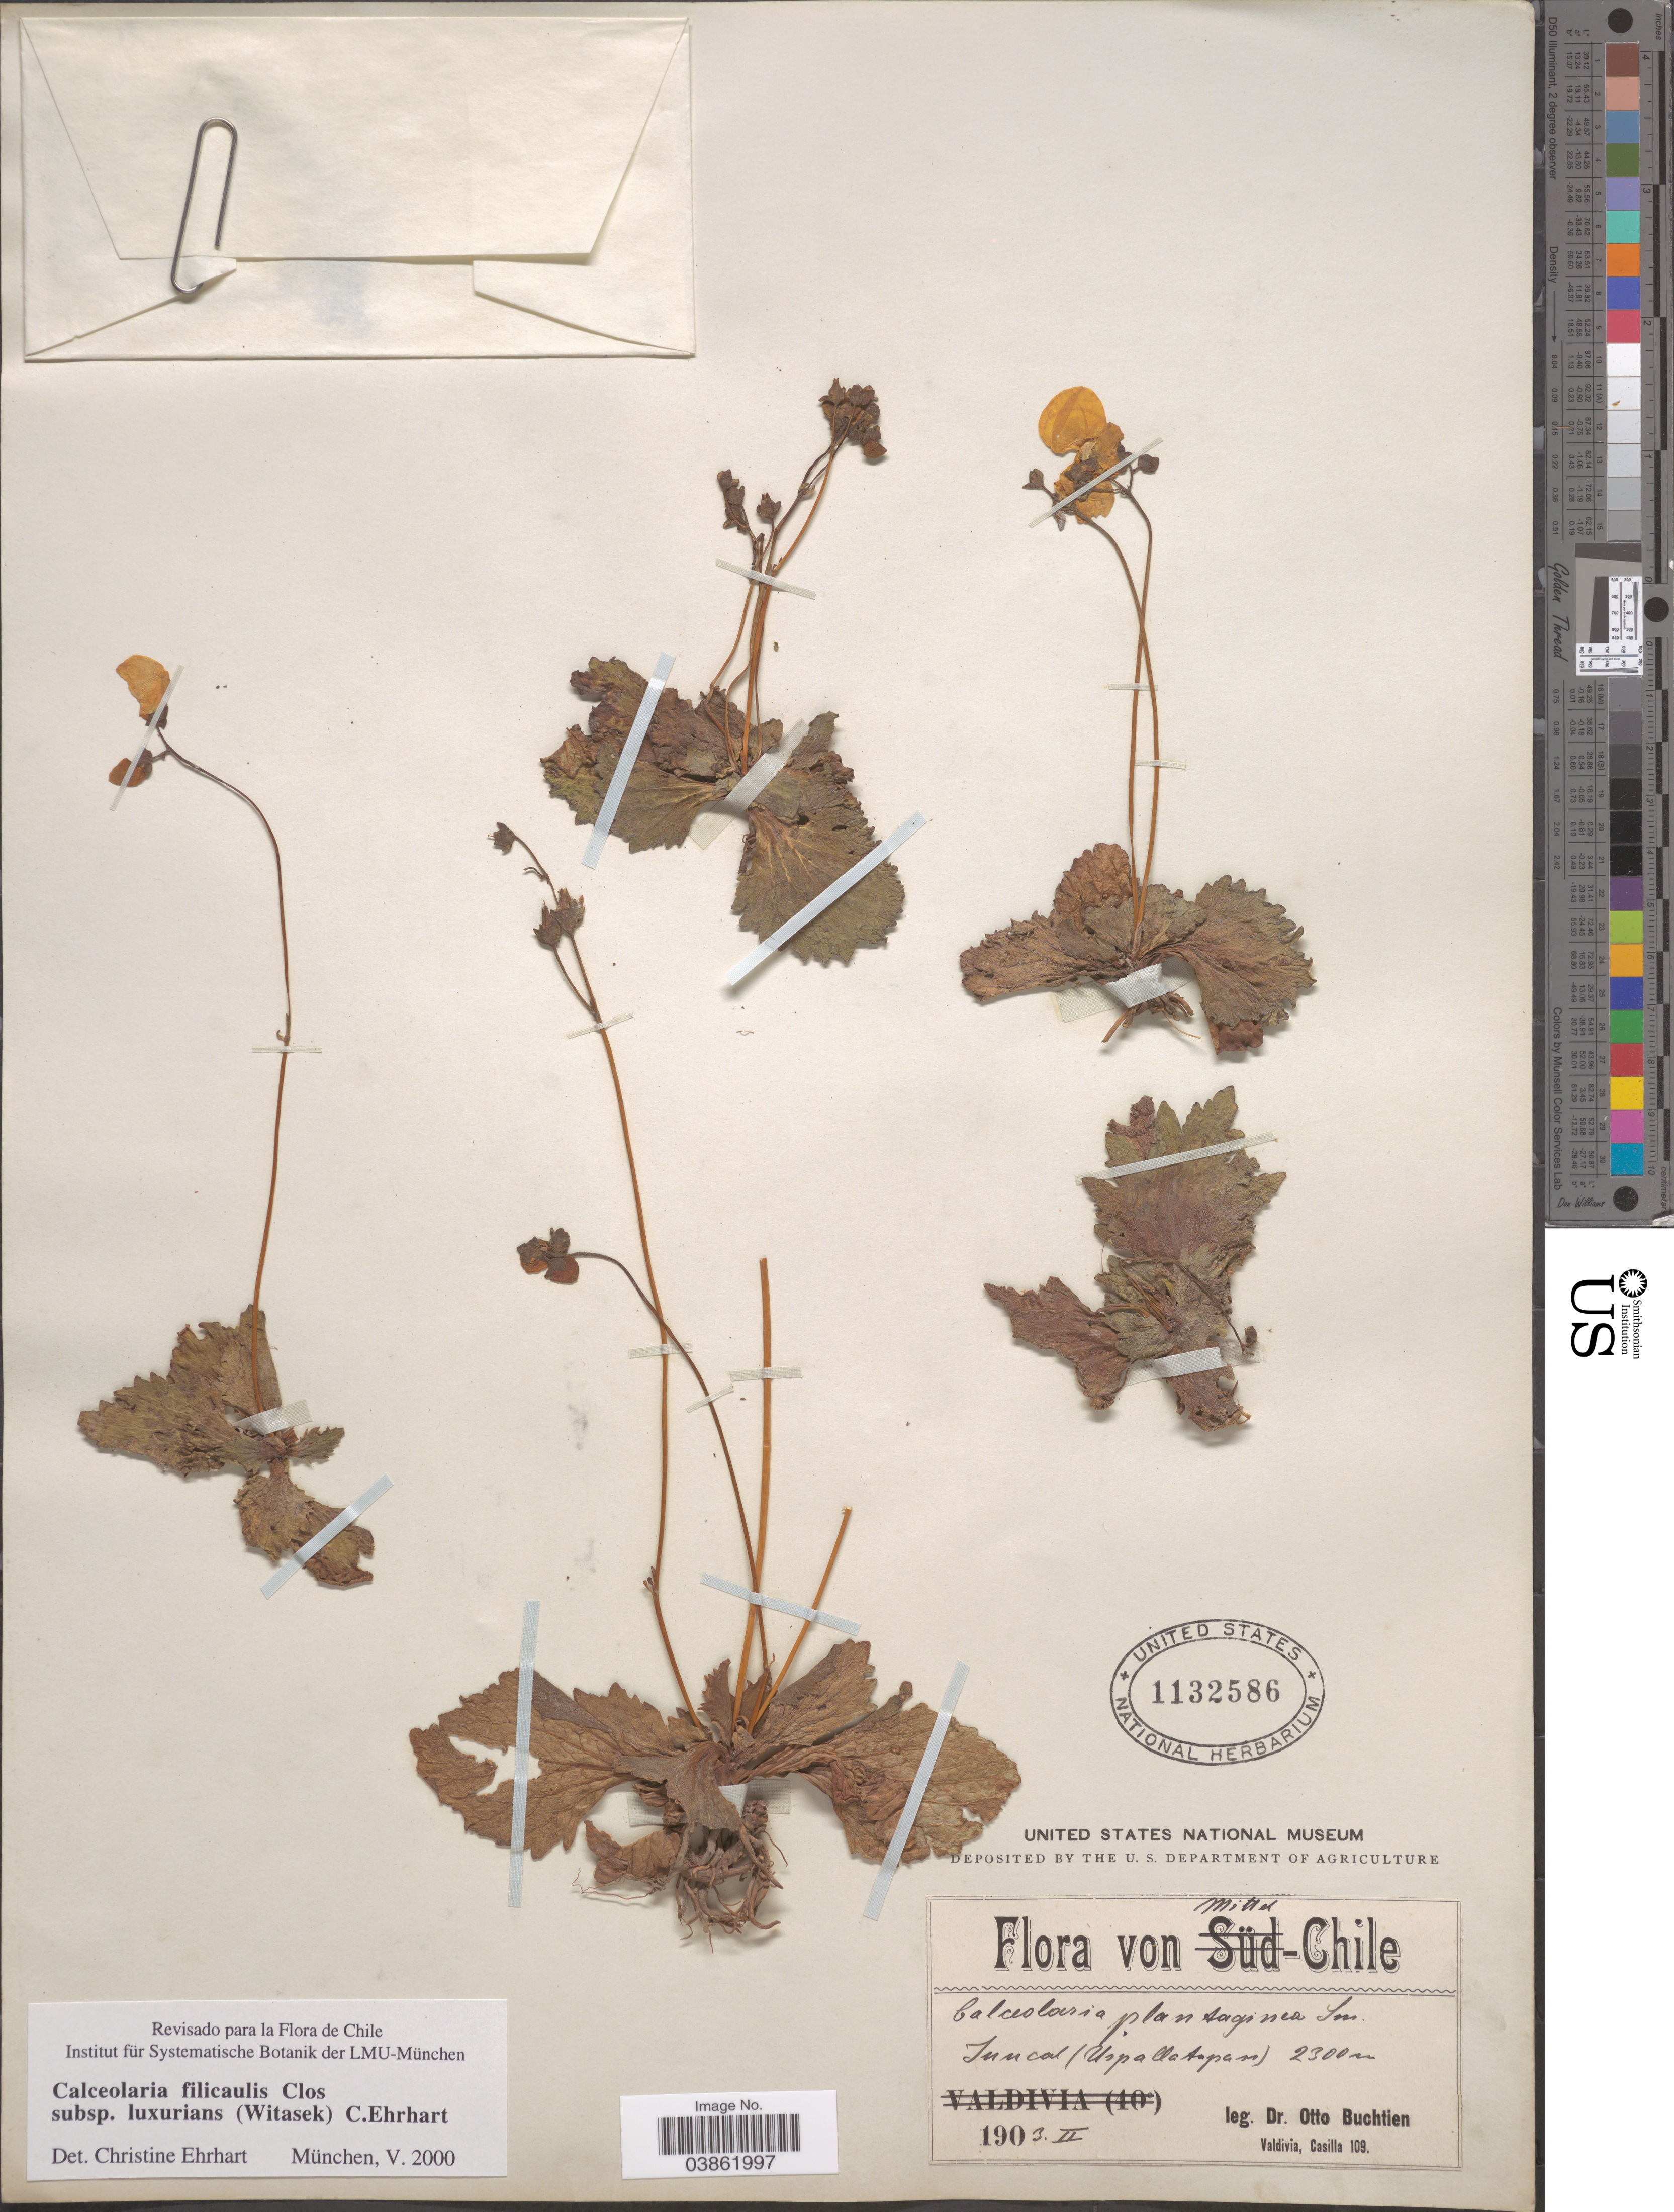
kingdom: Plantae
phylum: Tracheophyta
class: Magnoliopsida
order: Lamiales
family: Calceolariaceae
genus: Calceolaria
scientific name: Calceolaria filicaulis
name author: Clos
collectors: O. Buchtien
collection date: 1903-02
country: Chile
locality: Mittel-Chile. Juncal (Uspallatapass).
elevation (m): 2300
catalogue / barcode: US 1132586